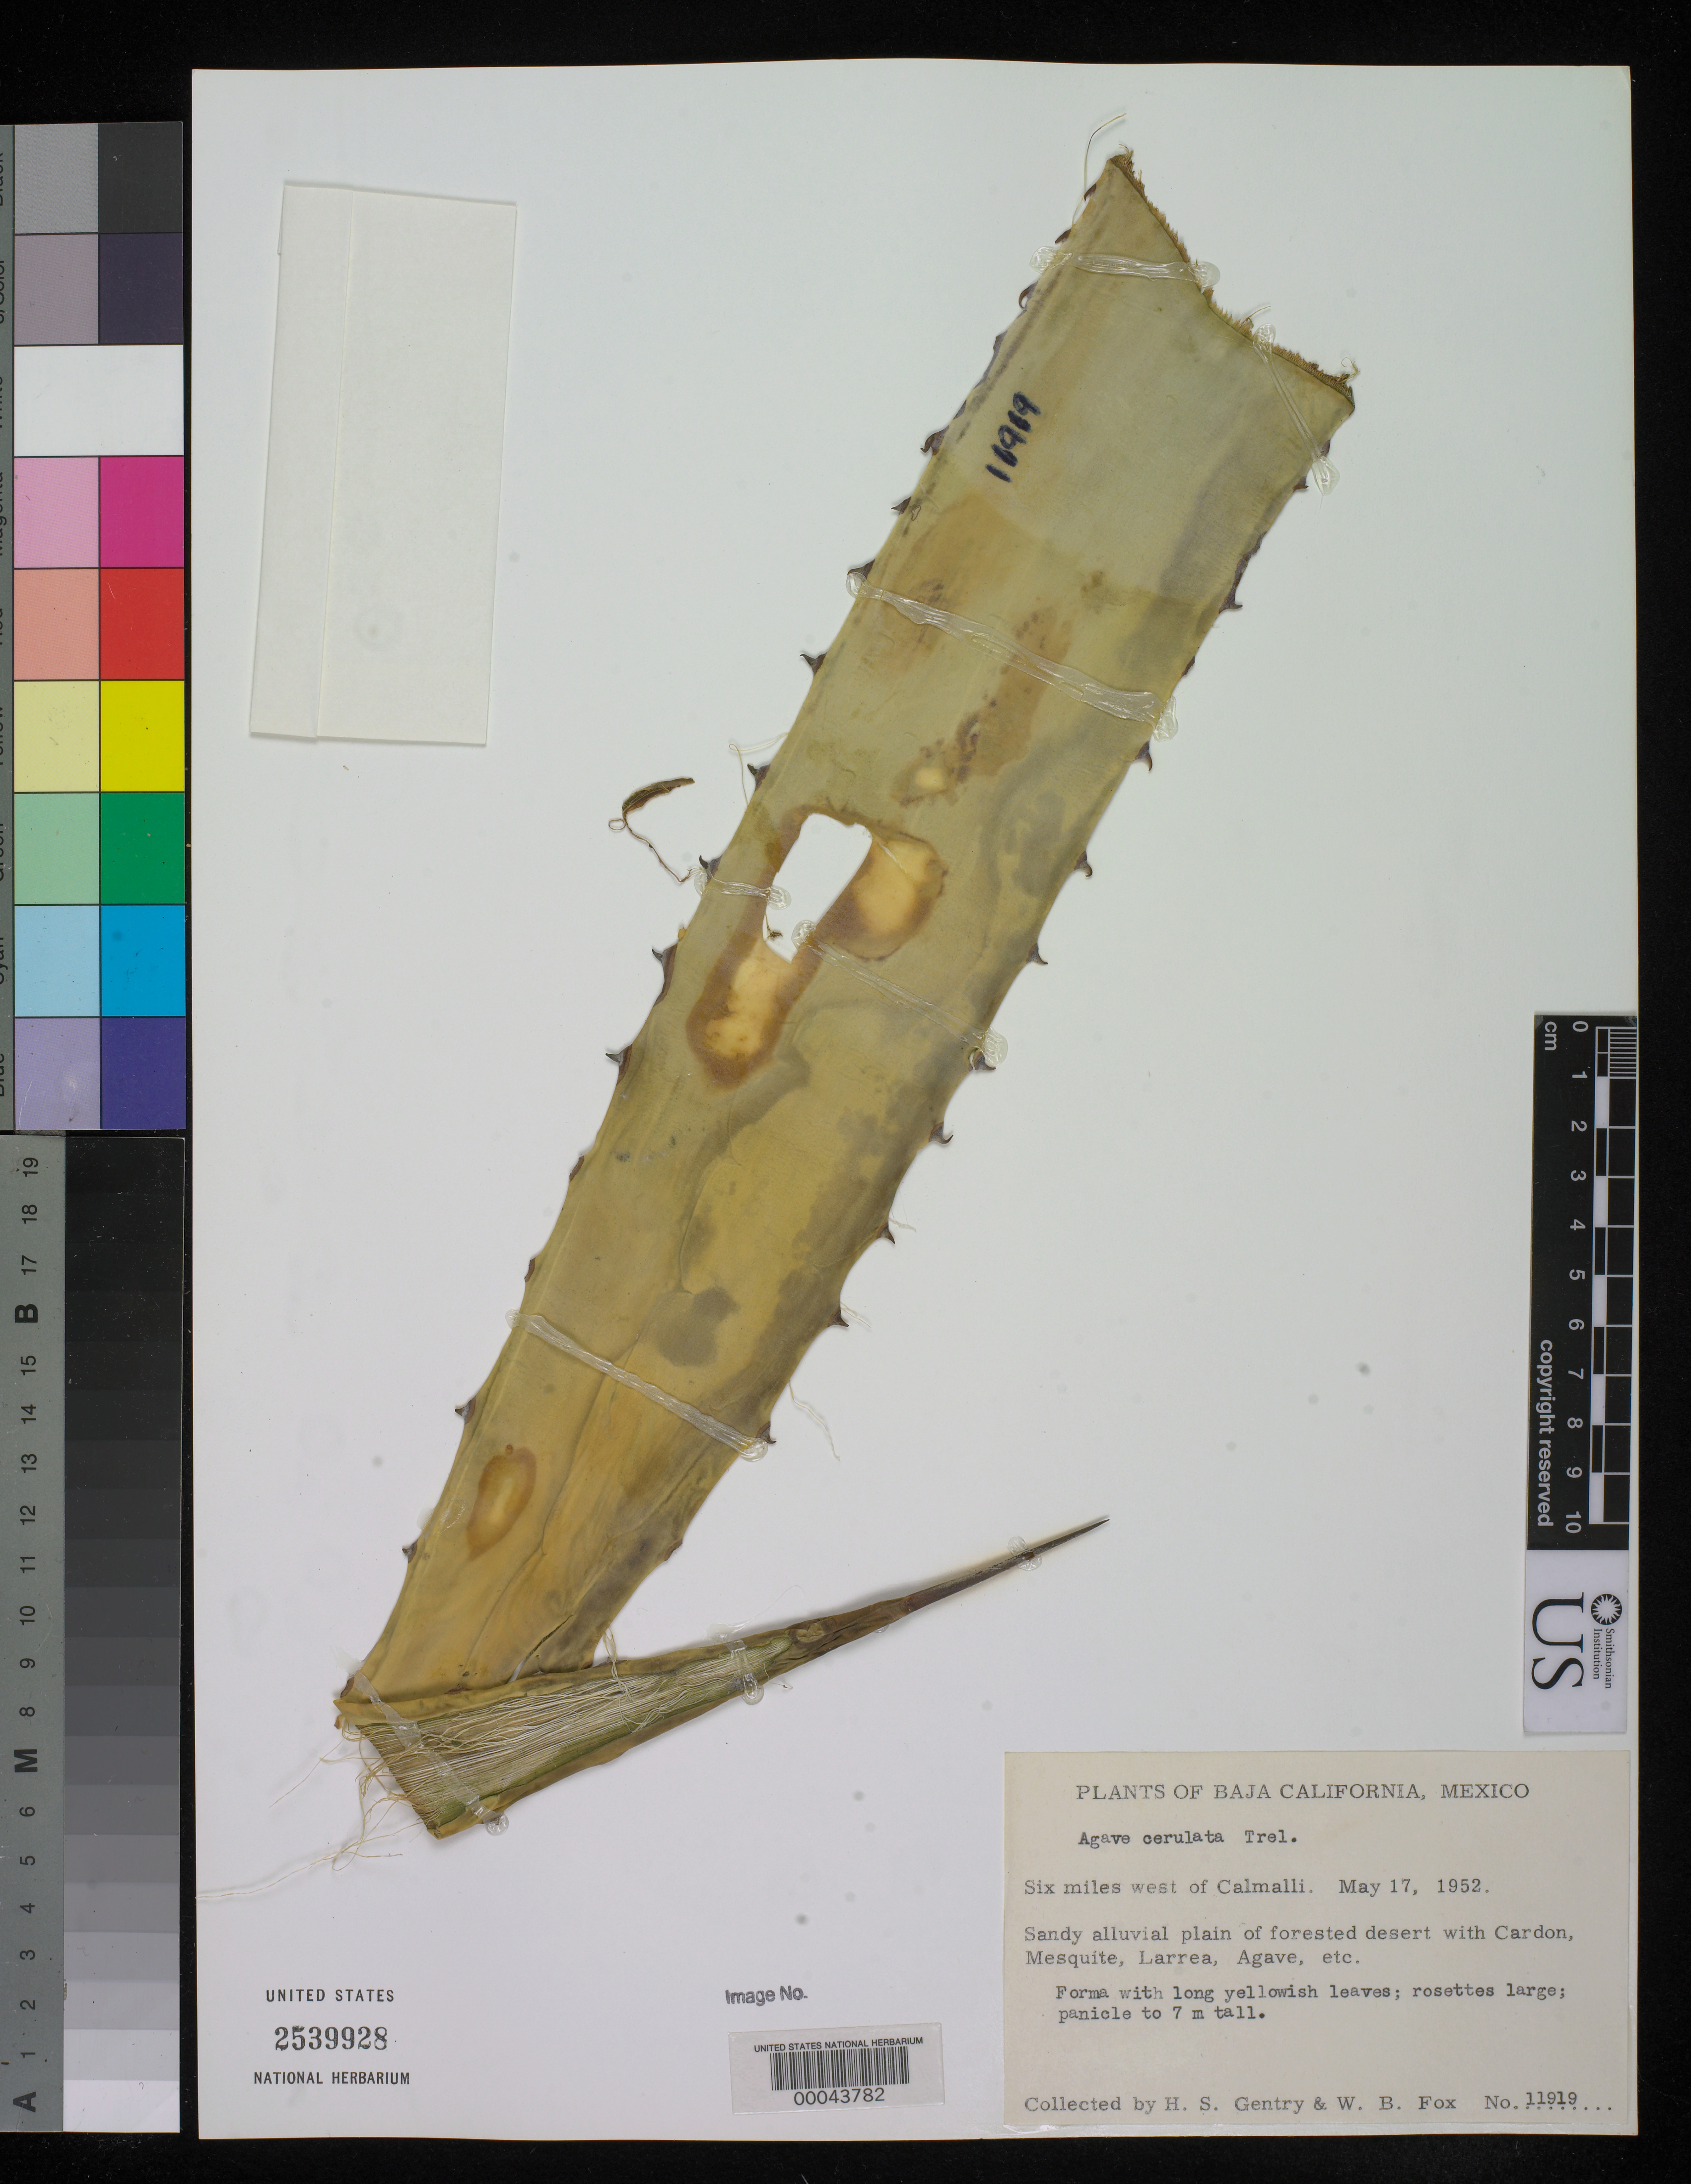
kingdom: Plantae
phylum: Tracheophyta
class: Liliopsida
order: Asparagales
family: Asparagaceae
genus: Agave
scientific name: Agave cerulata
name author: Trel.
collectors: H. S. Gentry & W. B. Fox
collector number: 11919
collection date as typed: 17 May 1952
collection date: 1952-05-17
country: Mexico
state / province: Baja California Sur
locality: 6 mi W of Calmalli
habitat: Sandy alluvial plain of forested desert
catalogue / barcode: US 2539928